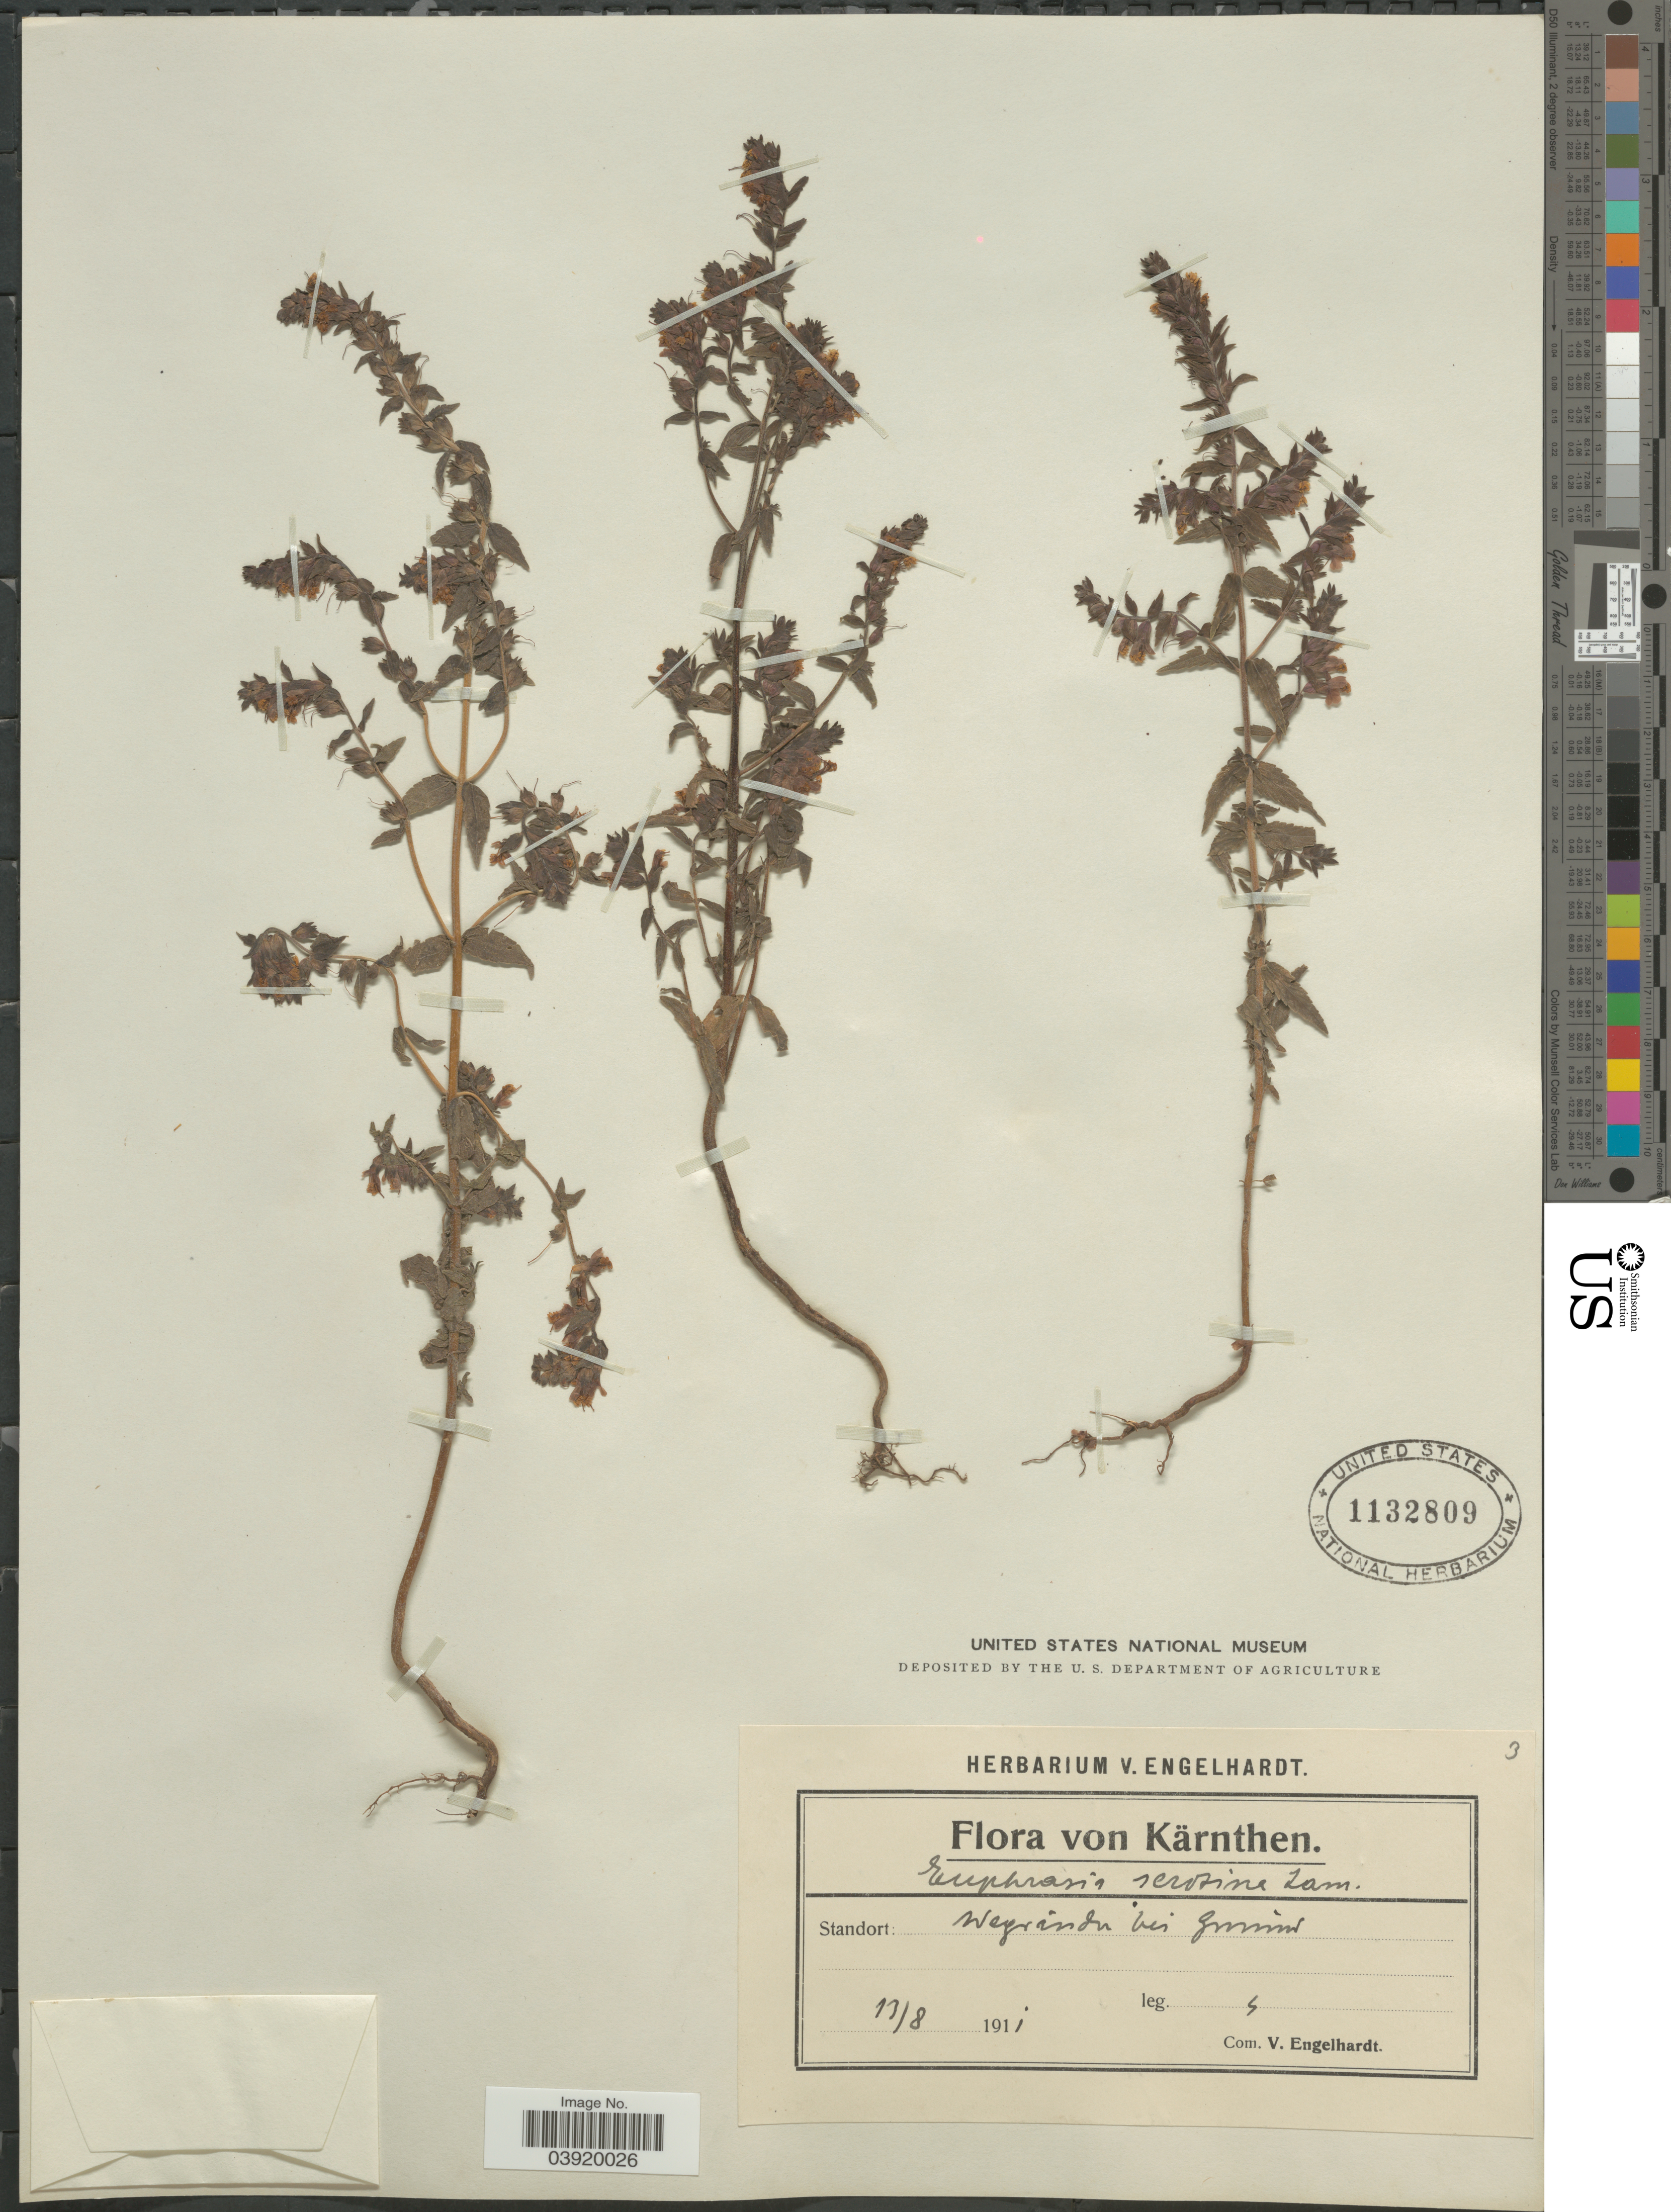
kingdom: Plantae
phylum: Tracheophyta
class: Magnoliopsida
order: Lamiales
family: Orobanchaceae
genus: Odontites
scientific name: Odontites vulgaris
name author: Moench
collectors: V. Engelhardt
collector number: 3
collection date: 1911-08-13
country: Austria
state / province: Karnten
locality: Kärnthen. Wegrindu bei Gramais.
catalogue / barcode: US 1132809